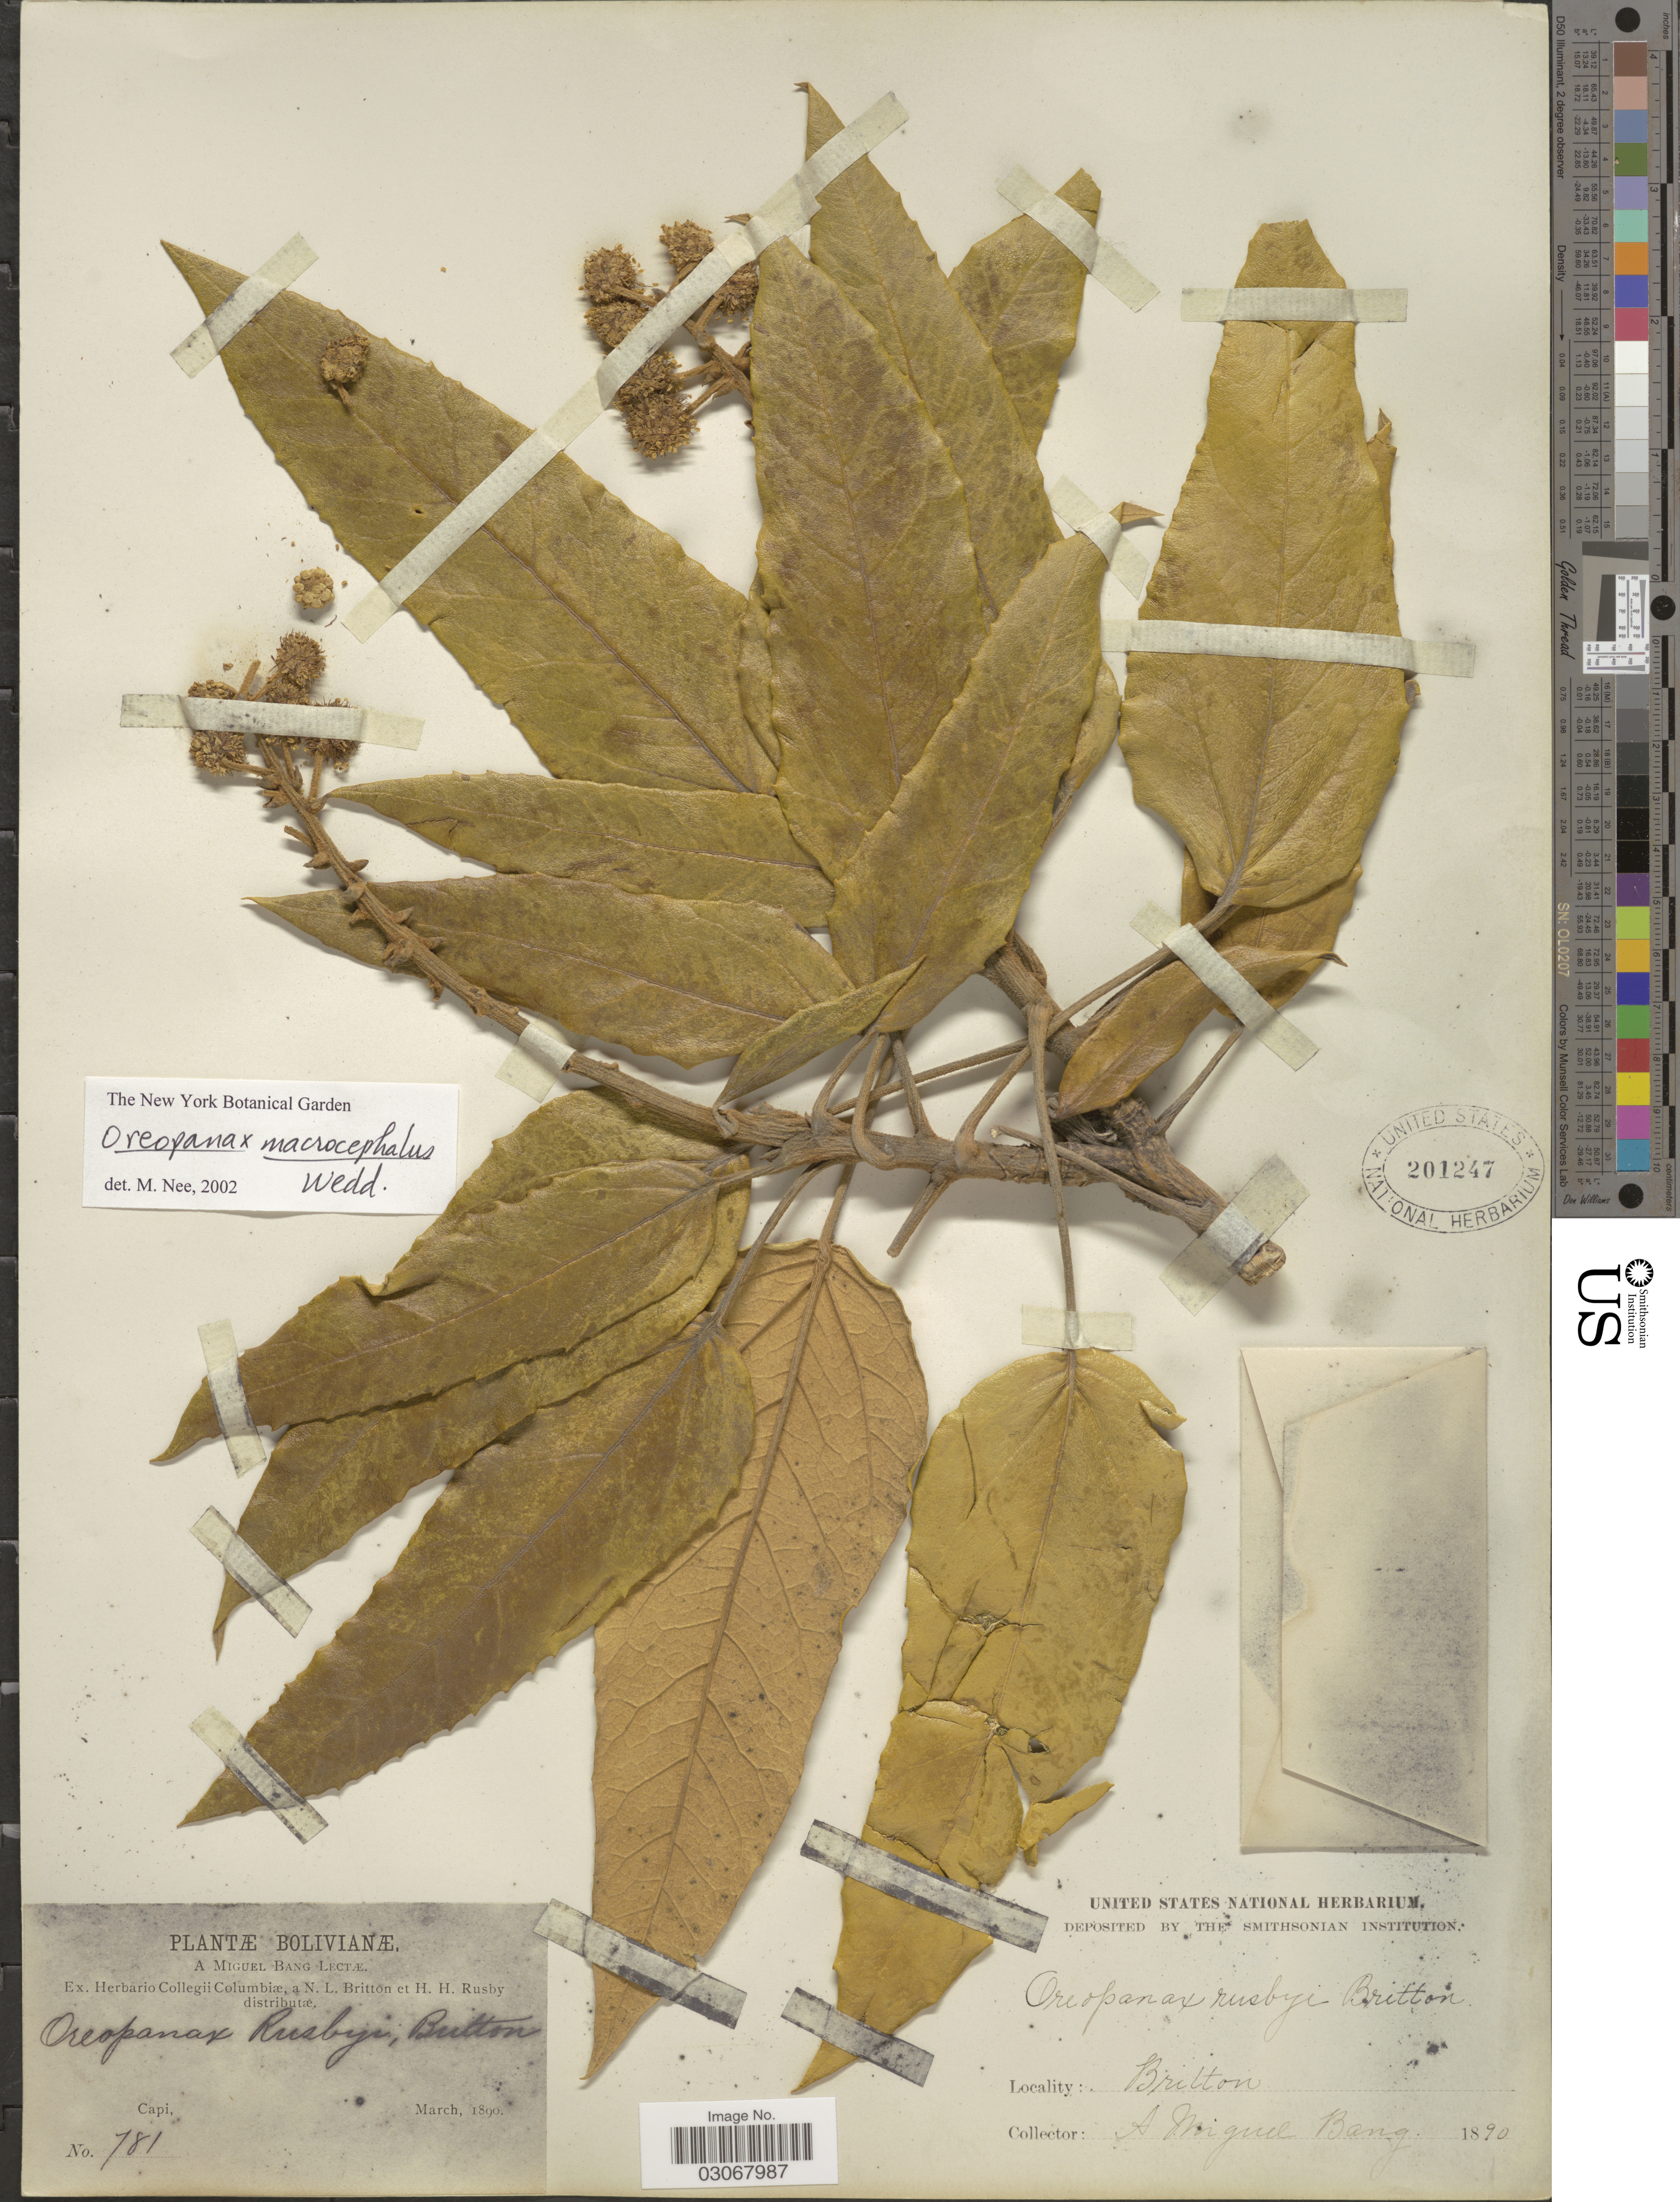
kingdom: Plantae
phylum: Tracheophyta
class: Magnoliopsida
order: Apiales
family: Araliaceae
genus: Oreopanax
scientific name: Oreopanax macrocephalus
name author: Decne. & Planch. ex Wedd.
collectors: M. Bang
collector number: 781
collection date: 1890-03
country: Bolivia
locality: Britton. Capi.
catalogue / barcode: US 201247